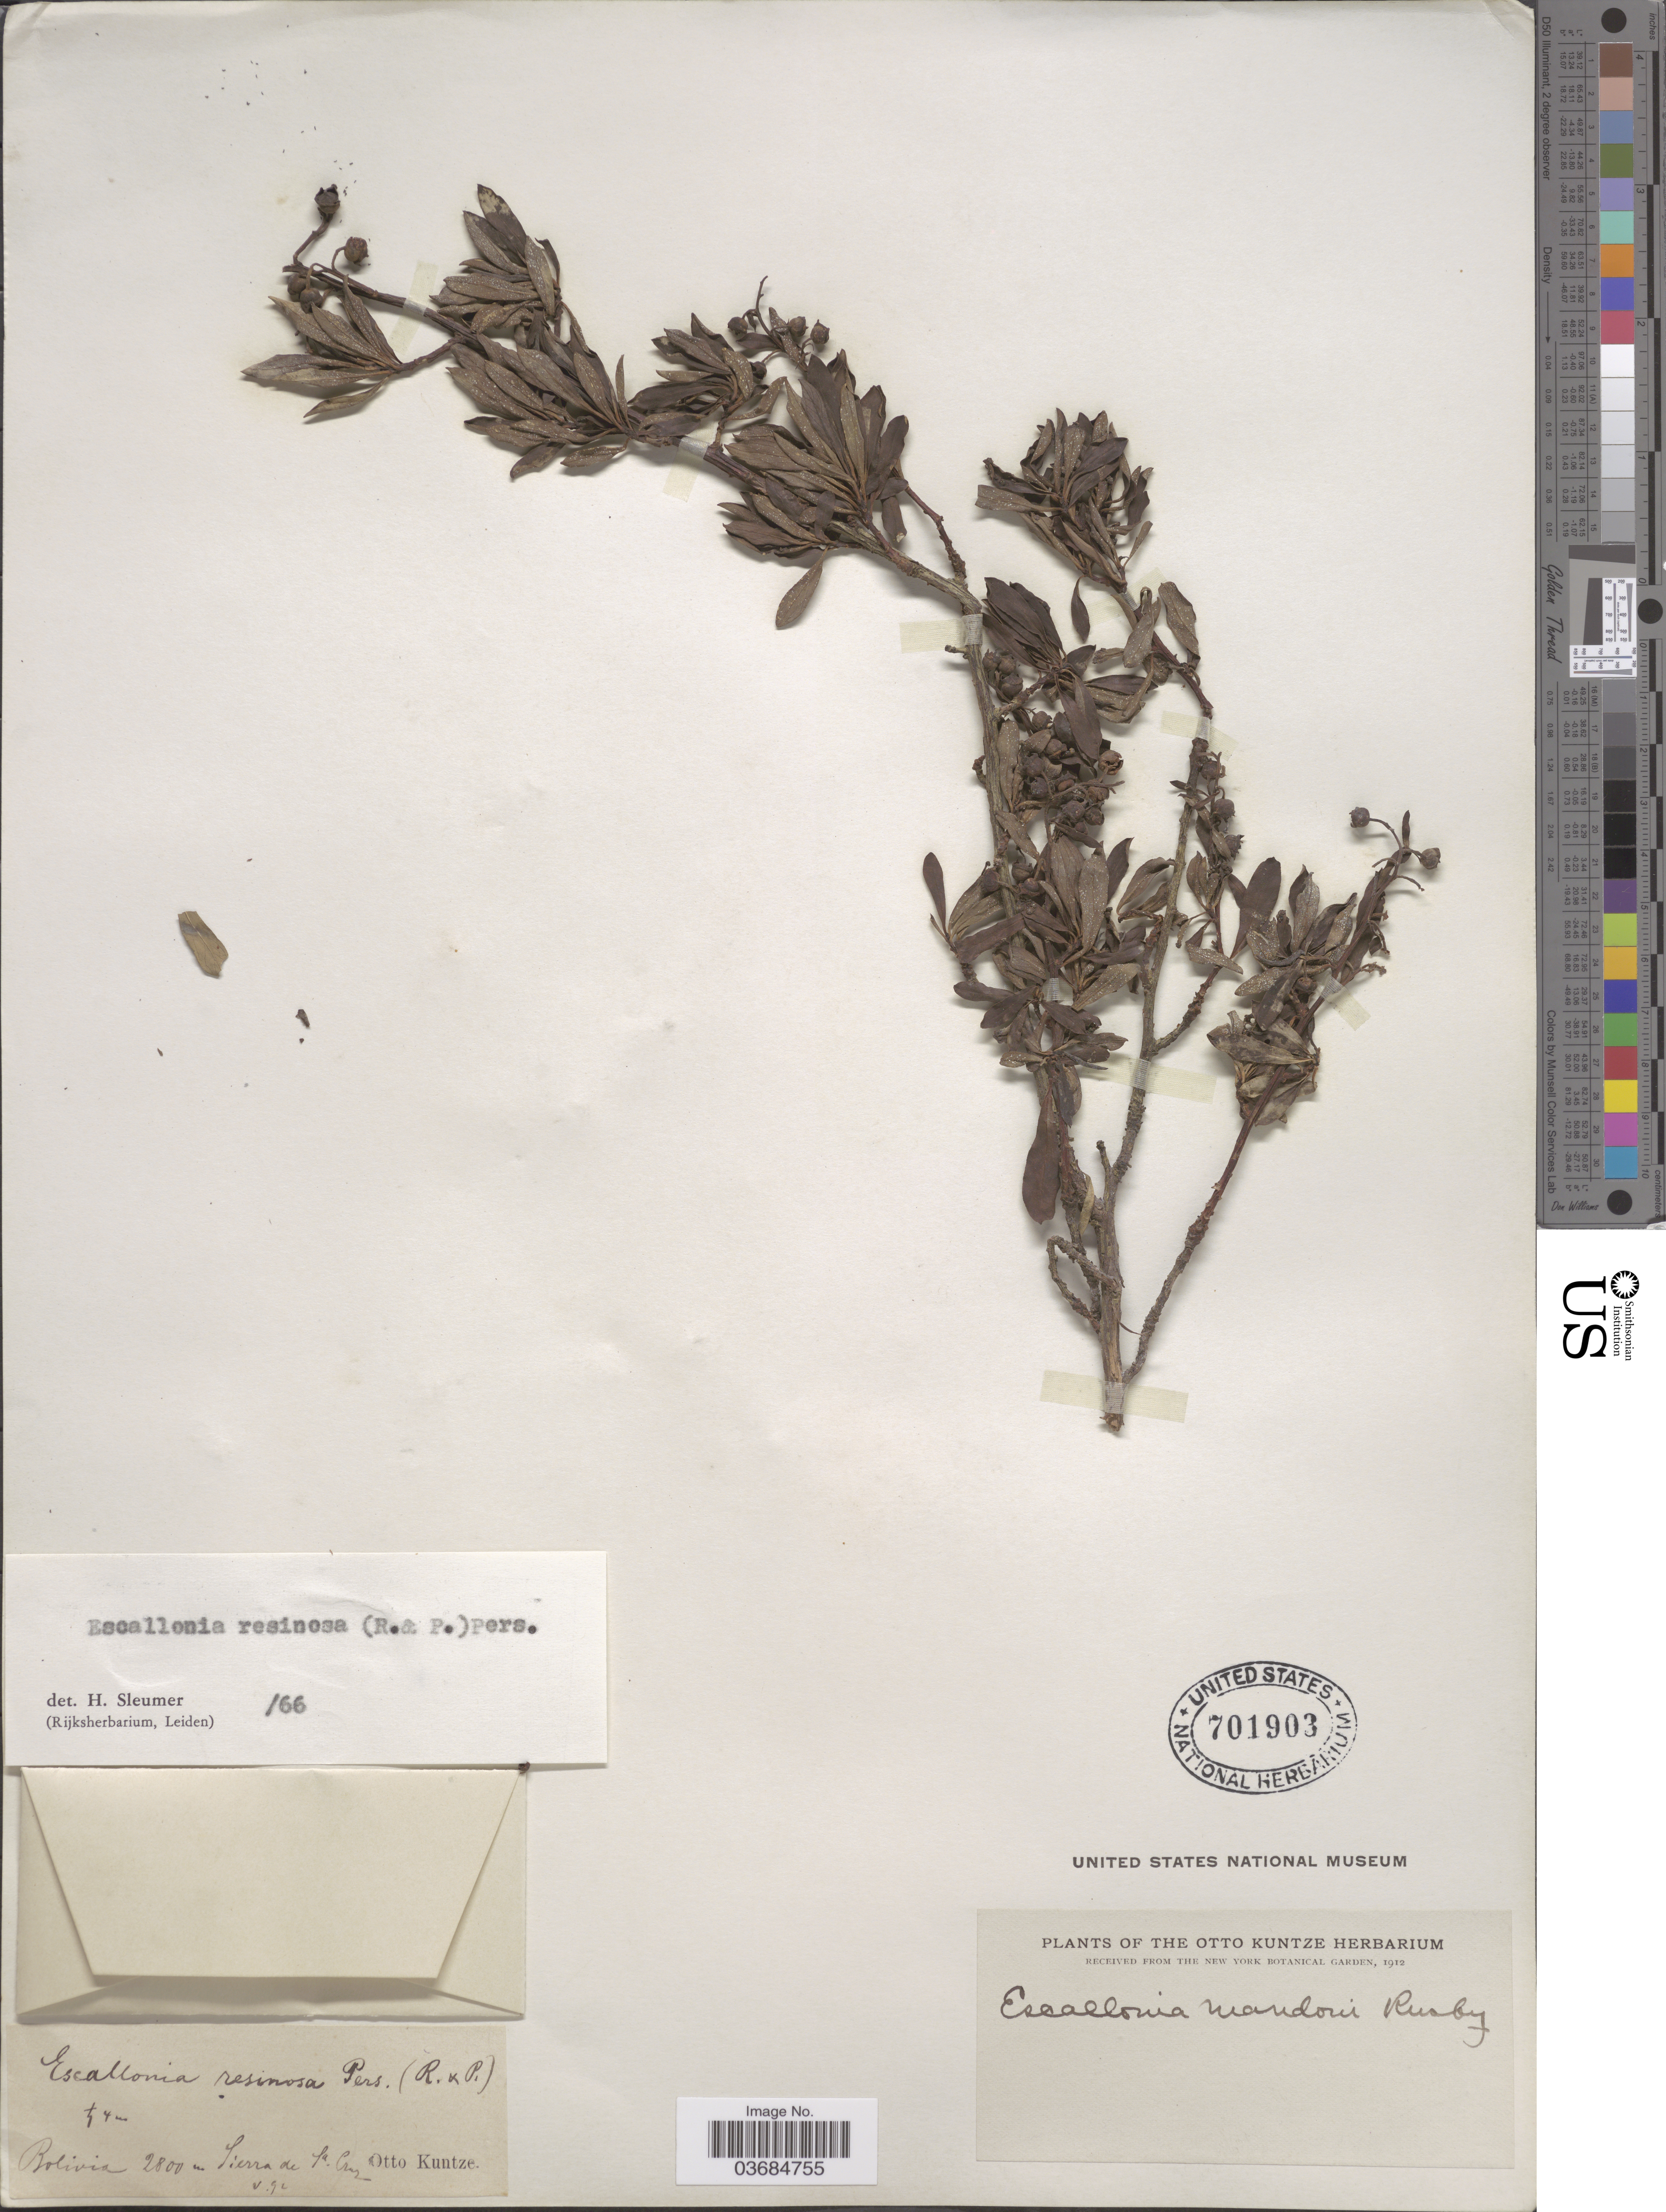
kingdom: Plantae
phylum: Tracheophyta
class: Magnoliopsida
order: Escalloniales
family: Escalloniaceae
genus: Escallonia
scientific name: Escallonia resinosa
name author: (Ruiz & Pav.) Pers.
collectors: C.E.O. Kuntze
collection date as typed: Transcribed d/m/y: /5/92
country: Bolivia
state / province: Santa Cruz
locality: Sierra de Sa. Cruz.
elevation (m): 2800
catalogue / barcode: US 701903